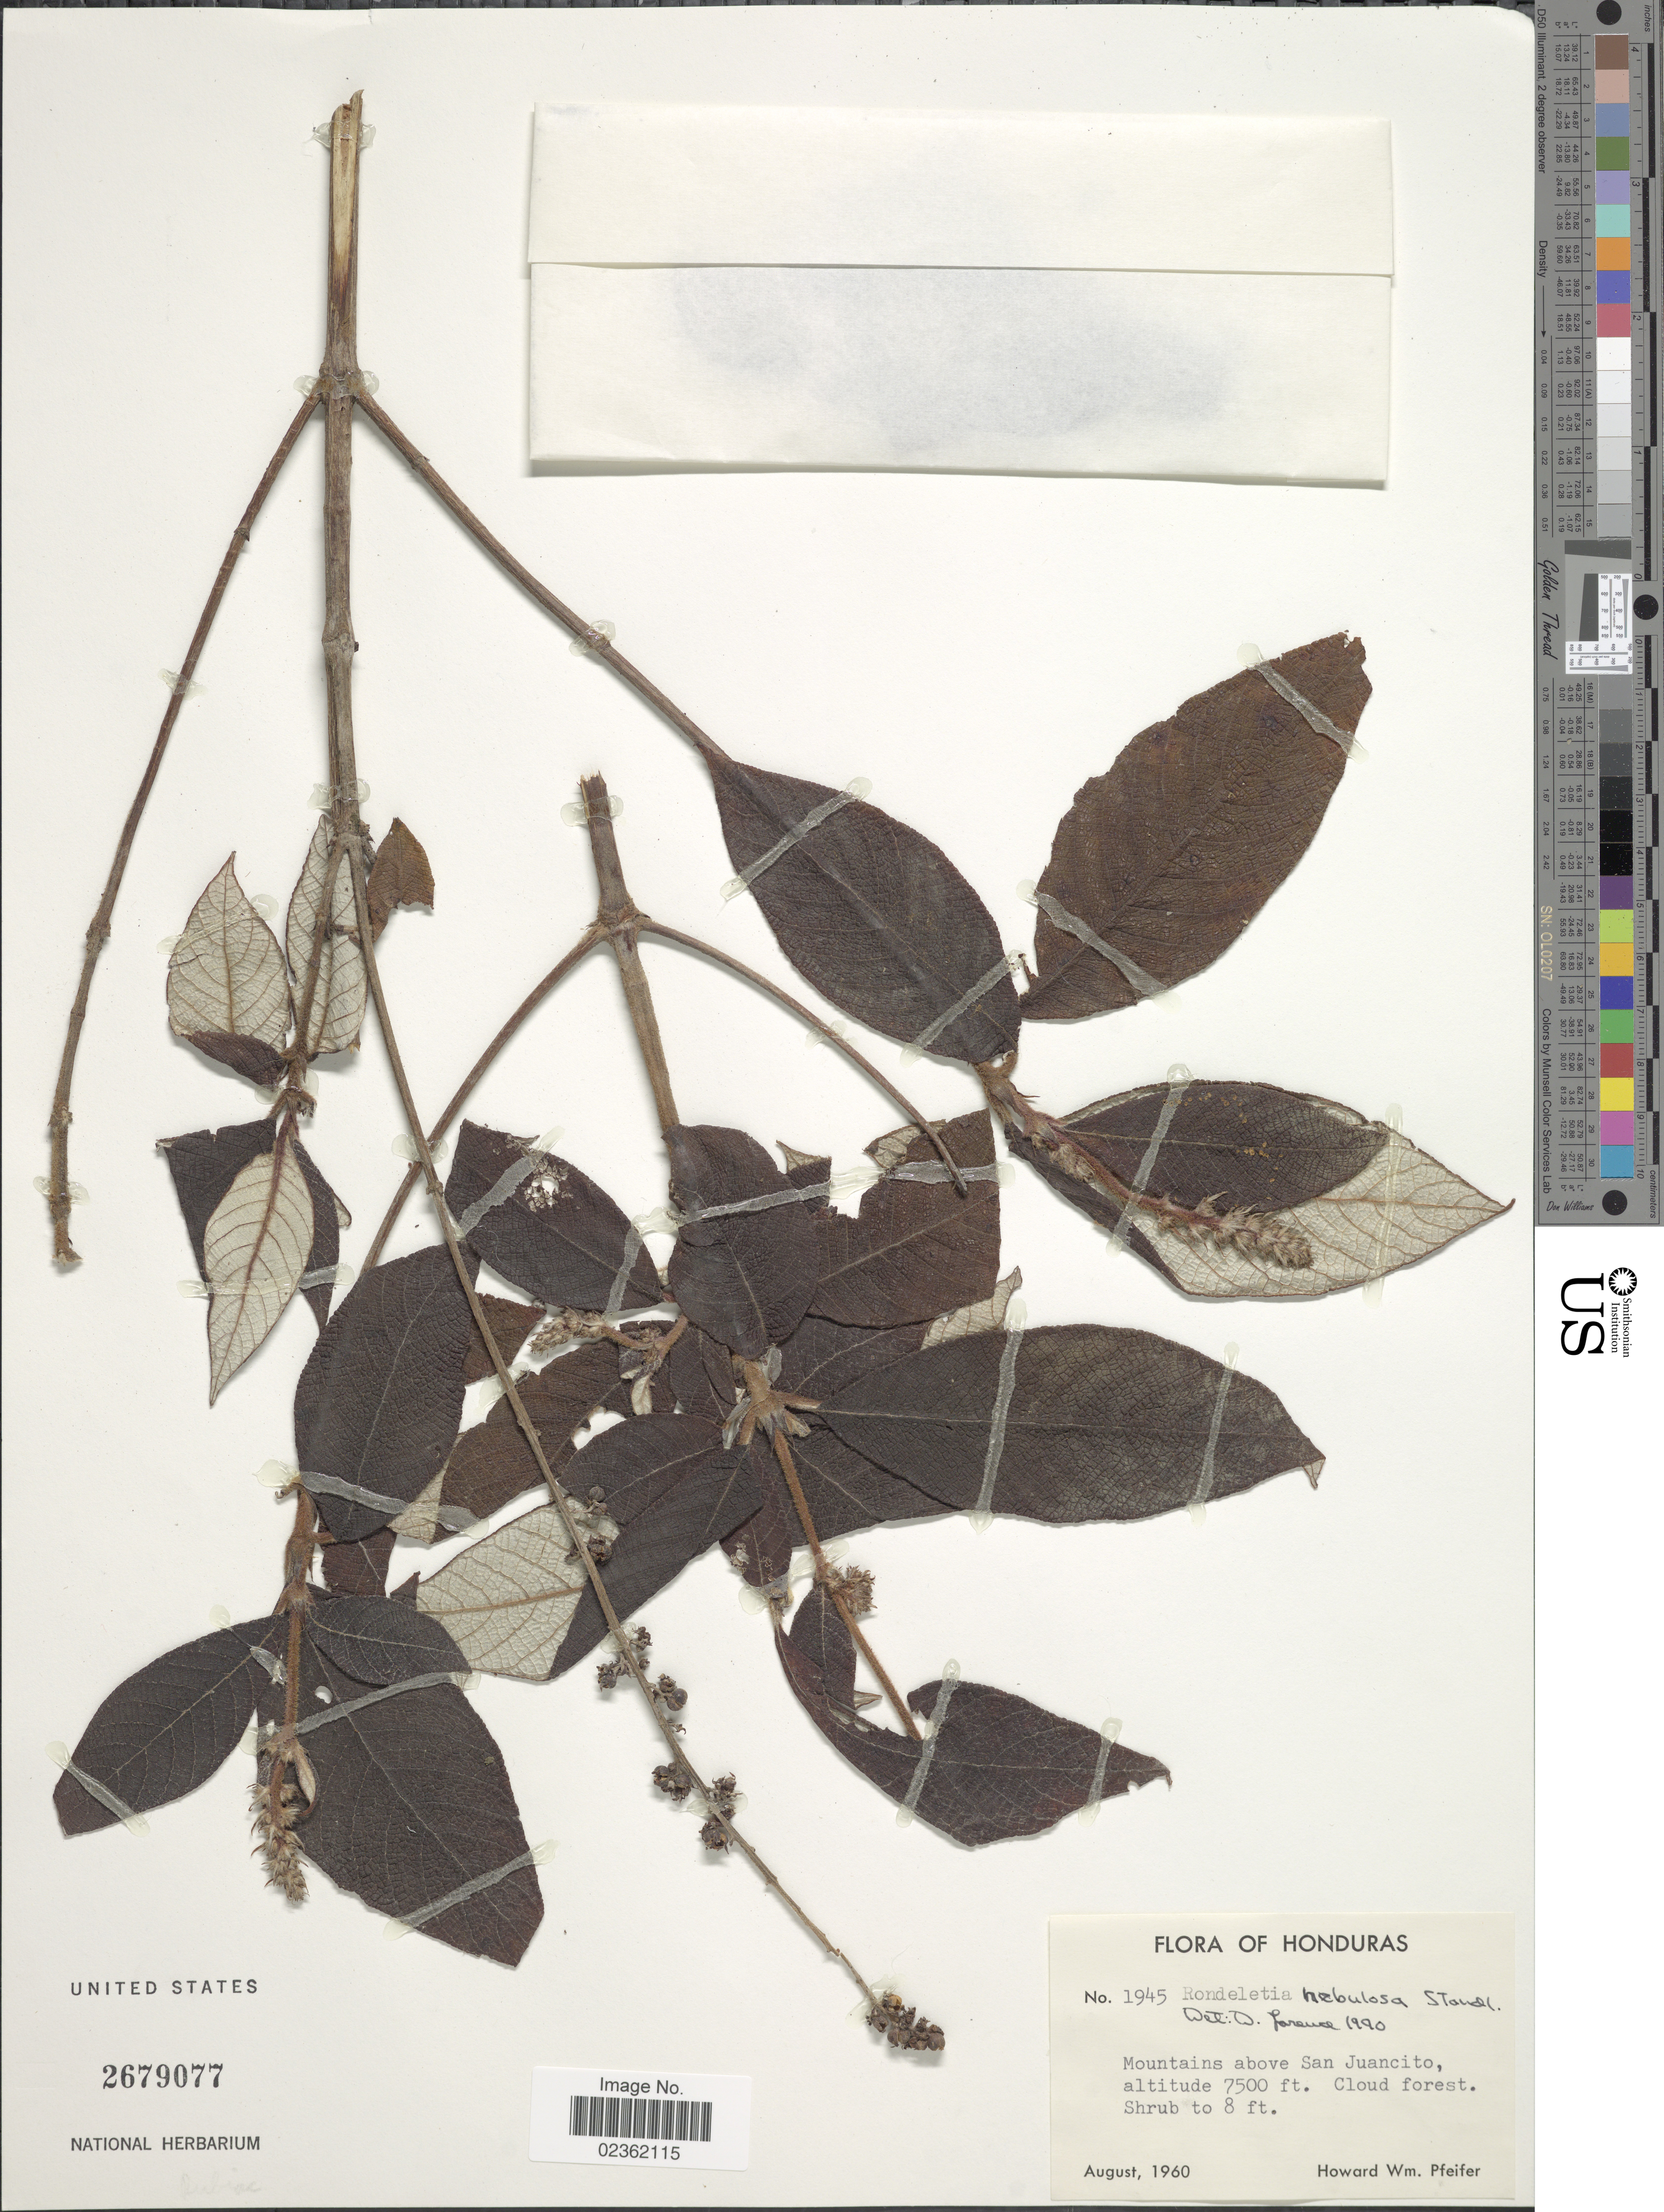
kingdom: Plantae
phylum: Tracheophyta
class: Magnoliopsida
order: Gentianales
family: Rubiaceae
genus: Rondeletia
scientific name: Rondeletia nebulosa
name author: Standl.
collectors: H. W. Pfeifer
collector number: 1945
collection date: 1960-08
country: Honduras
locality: Mountains above San Juancito.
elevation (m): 2286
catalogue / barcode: US 2679077